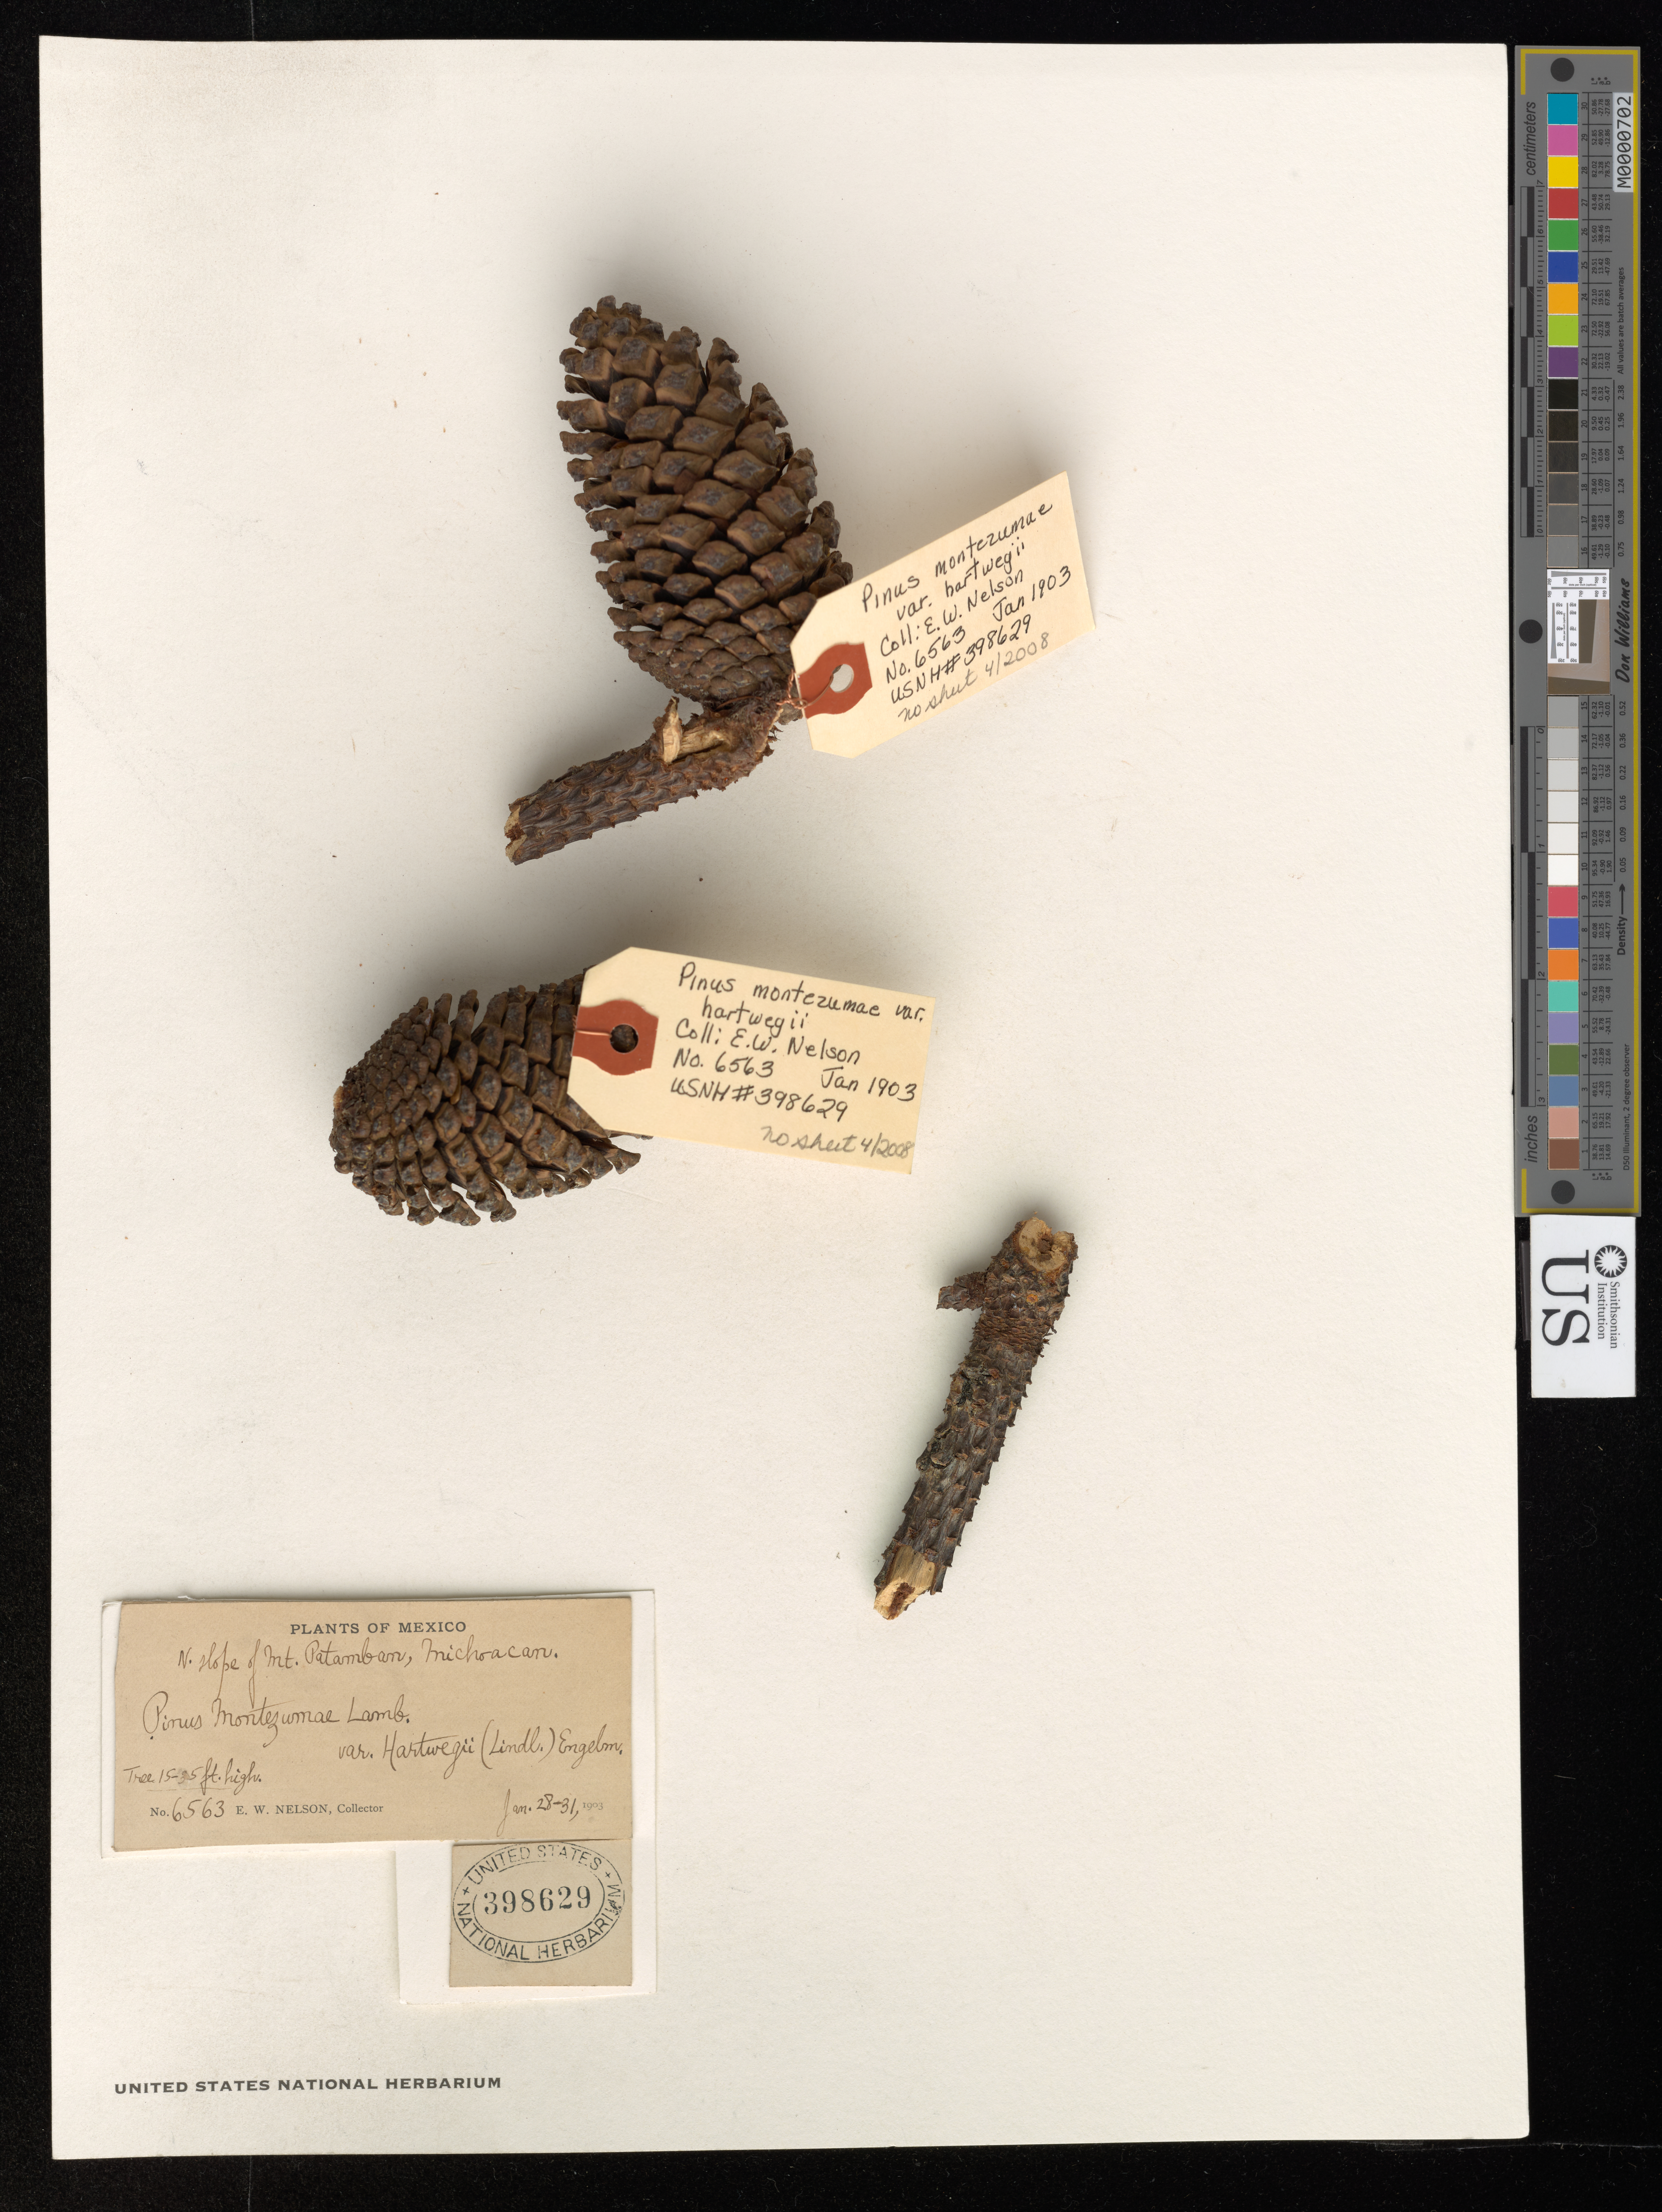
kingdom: Plantae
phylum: Tracheophyta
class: Pinopsida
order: Pinales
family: Pinaceae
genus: Pinus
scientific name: Pinus montezumae var. hartwegii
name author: (Lindl.) Shaw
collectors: E. W. Nelson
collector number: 6563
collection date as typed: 28 Jan 1903 to 31 Jan 1903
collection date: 1903-01-28/1903-01-31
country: Mexico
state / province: Michoacán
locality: N. slope of Mt. Patamban.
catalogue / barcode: US 398629